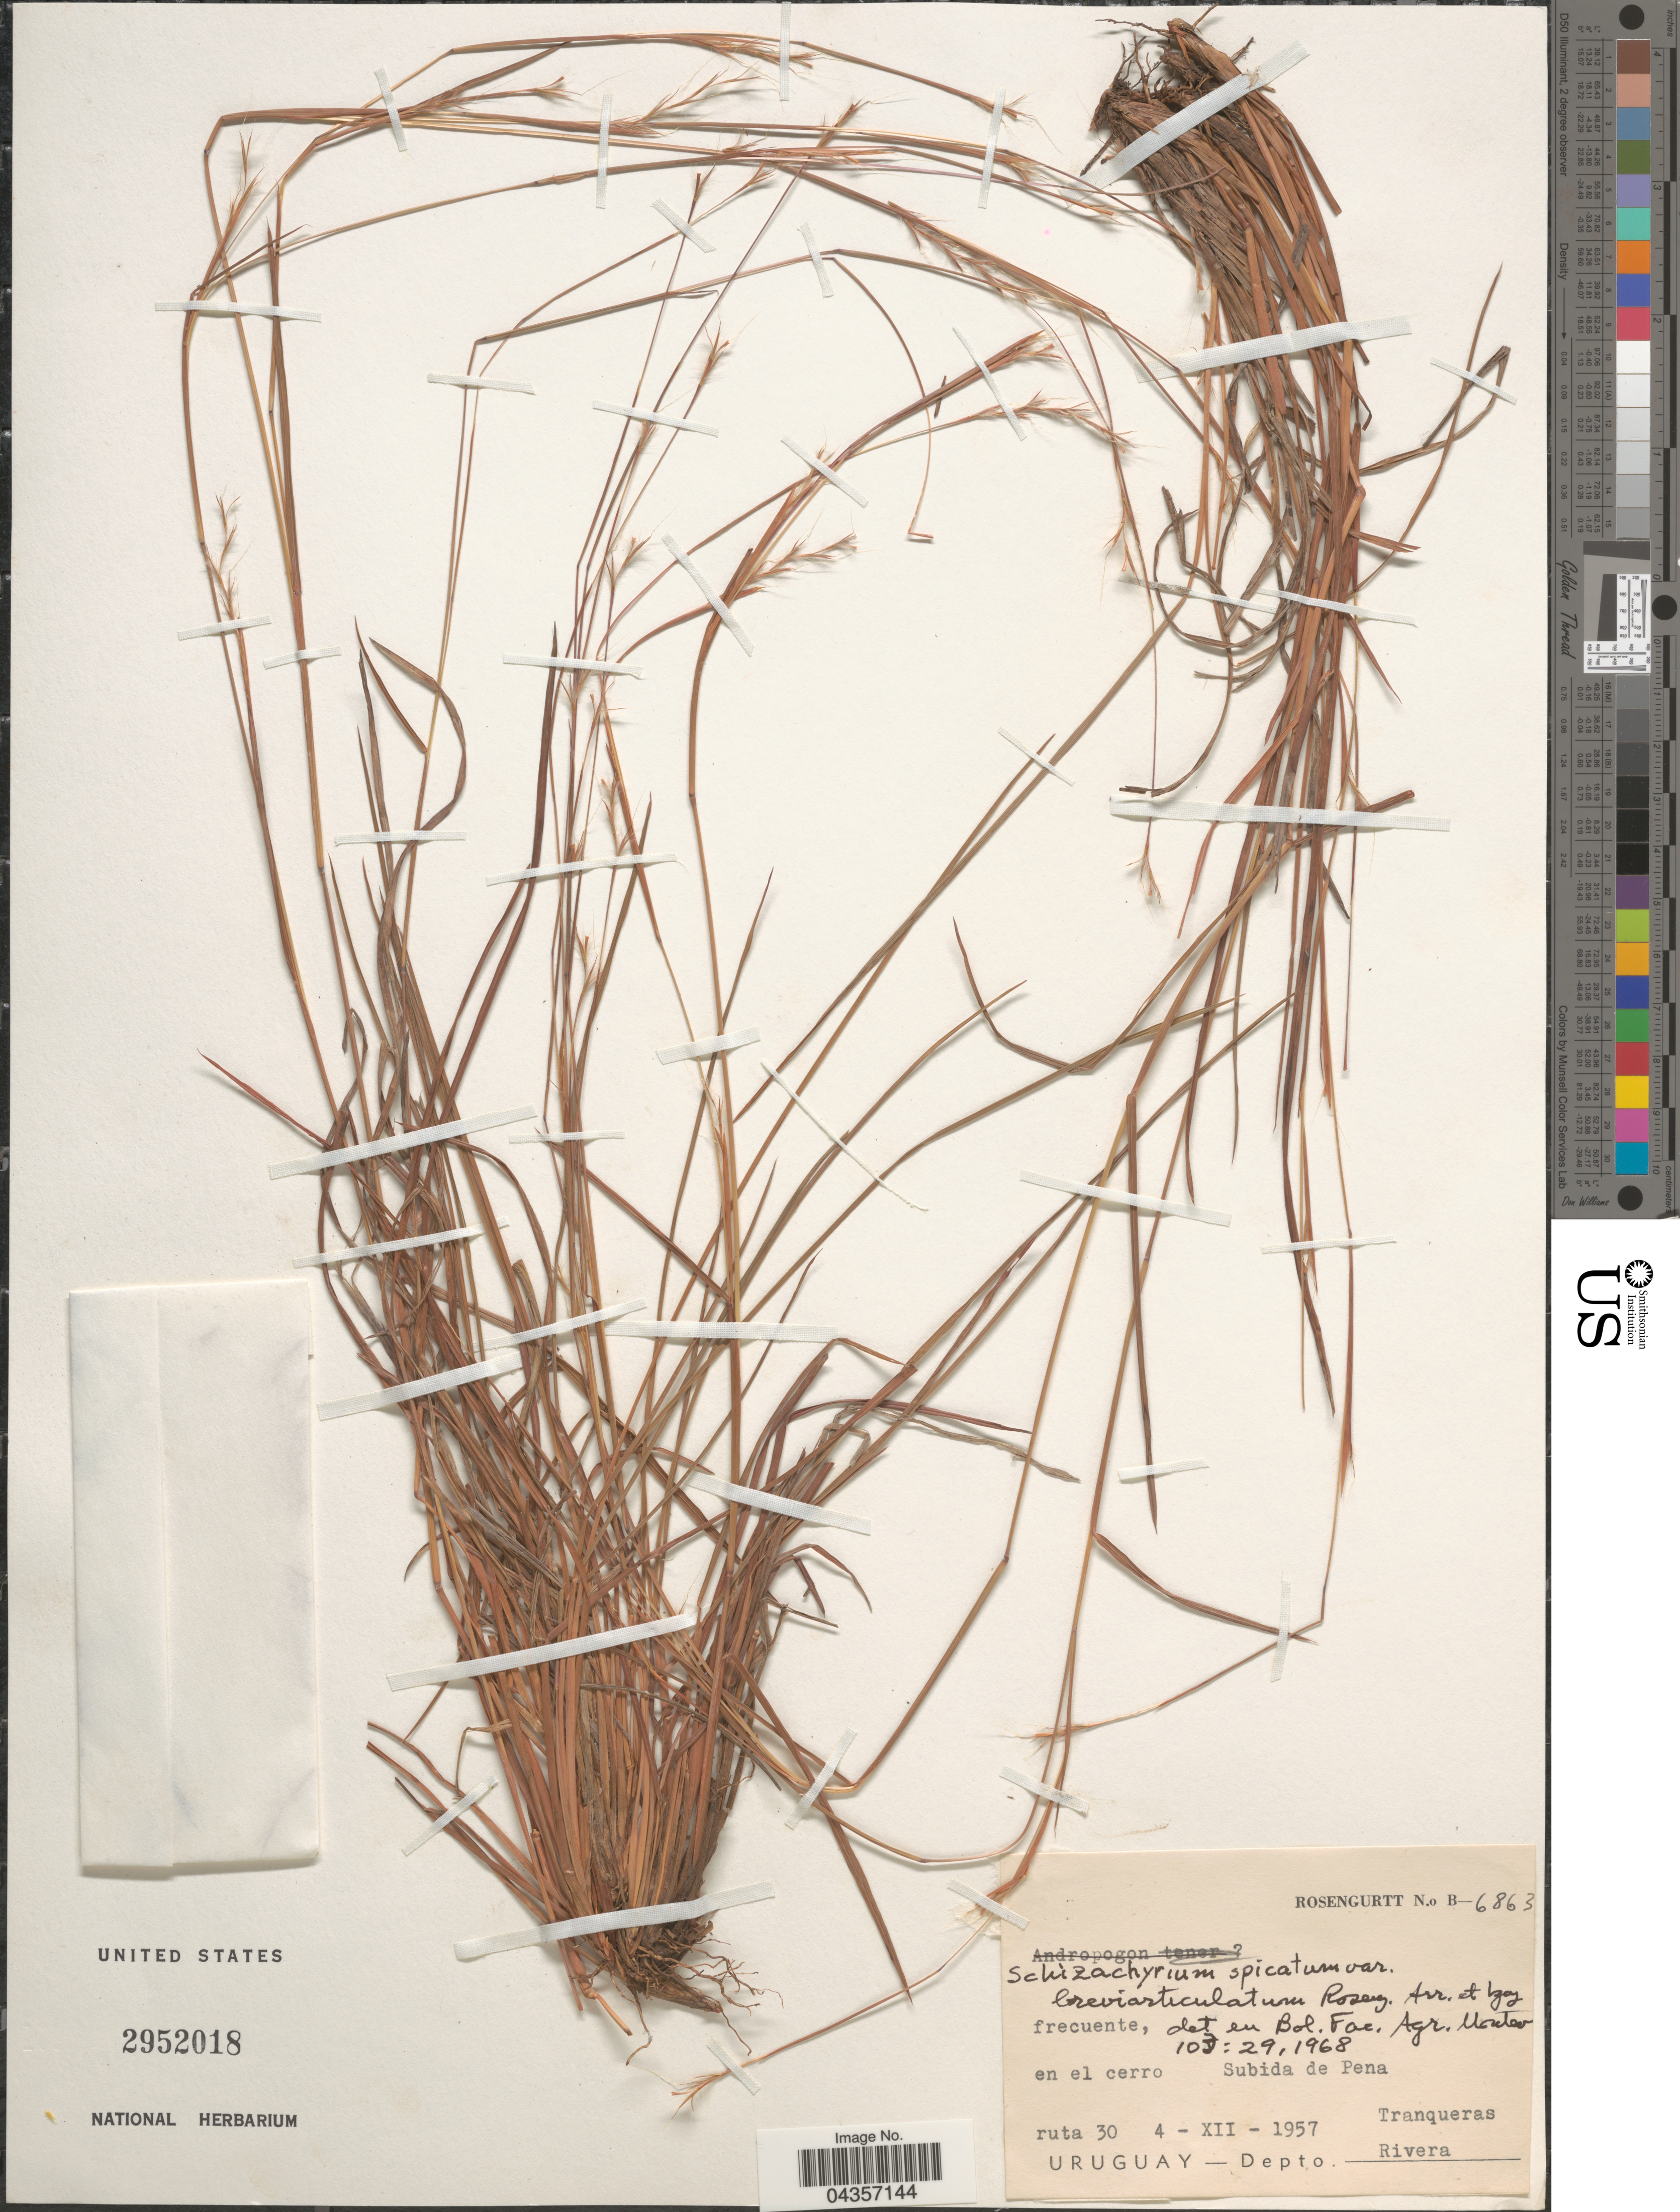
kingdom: Plantae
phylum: Tracheophyta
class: Liliopsida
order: Poales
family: Poaceae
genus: Schizachyrium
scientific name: Schizachyrium spicatum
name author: (Spreng.) Wipff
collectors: Rosengurtt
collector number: B-6863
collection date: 1957-12-04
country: Uruguay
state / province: Rivera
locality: En el cerro. Subida de Pena. Ruta 30. Tranqueras. Depto. Rivera.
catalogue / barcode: US 2952018